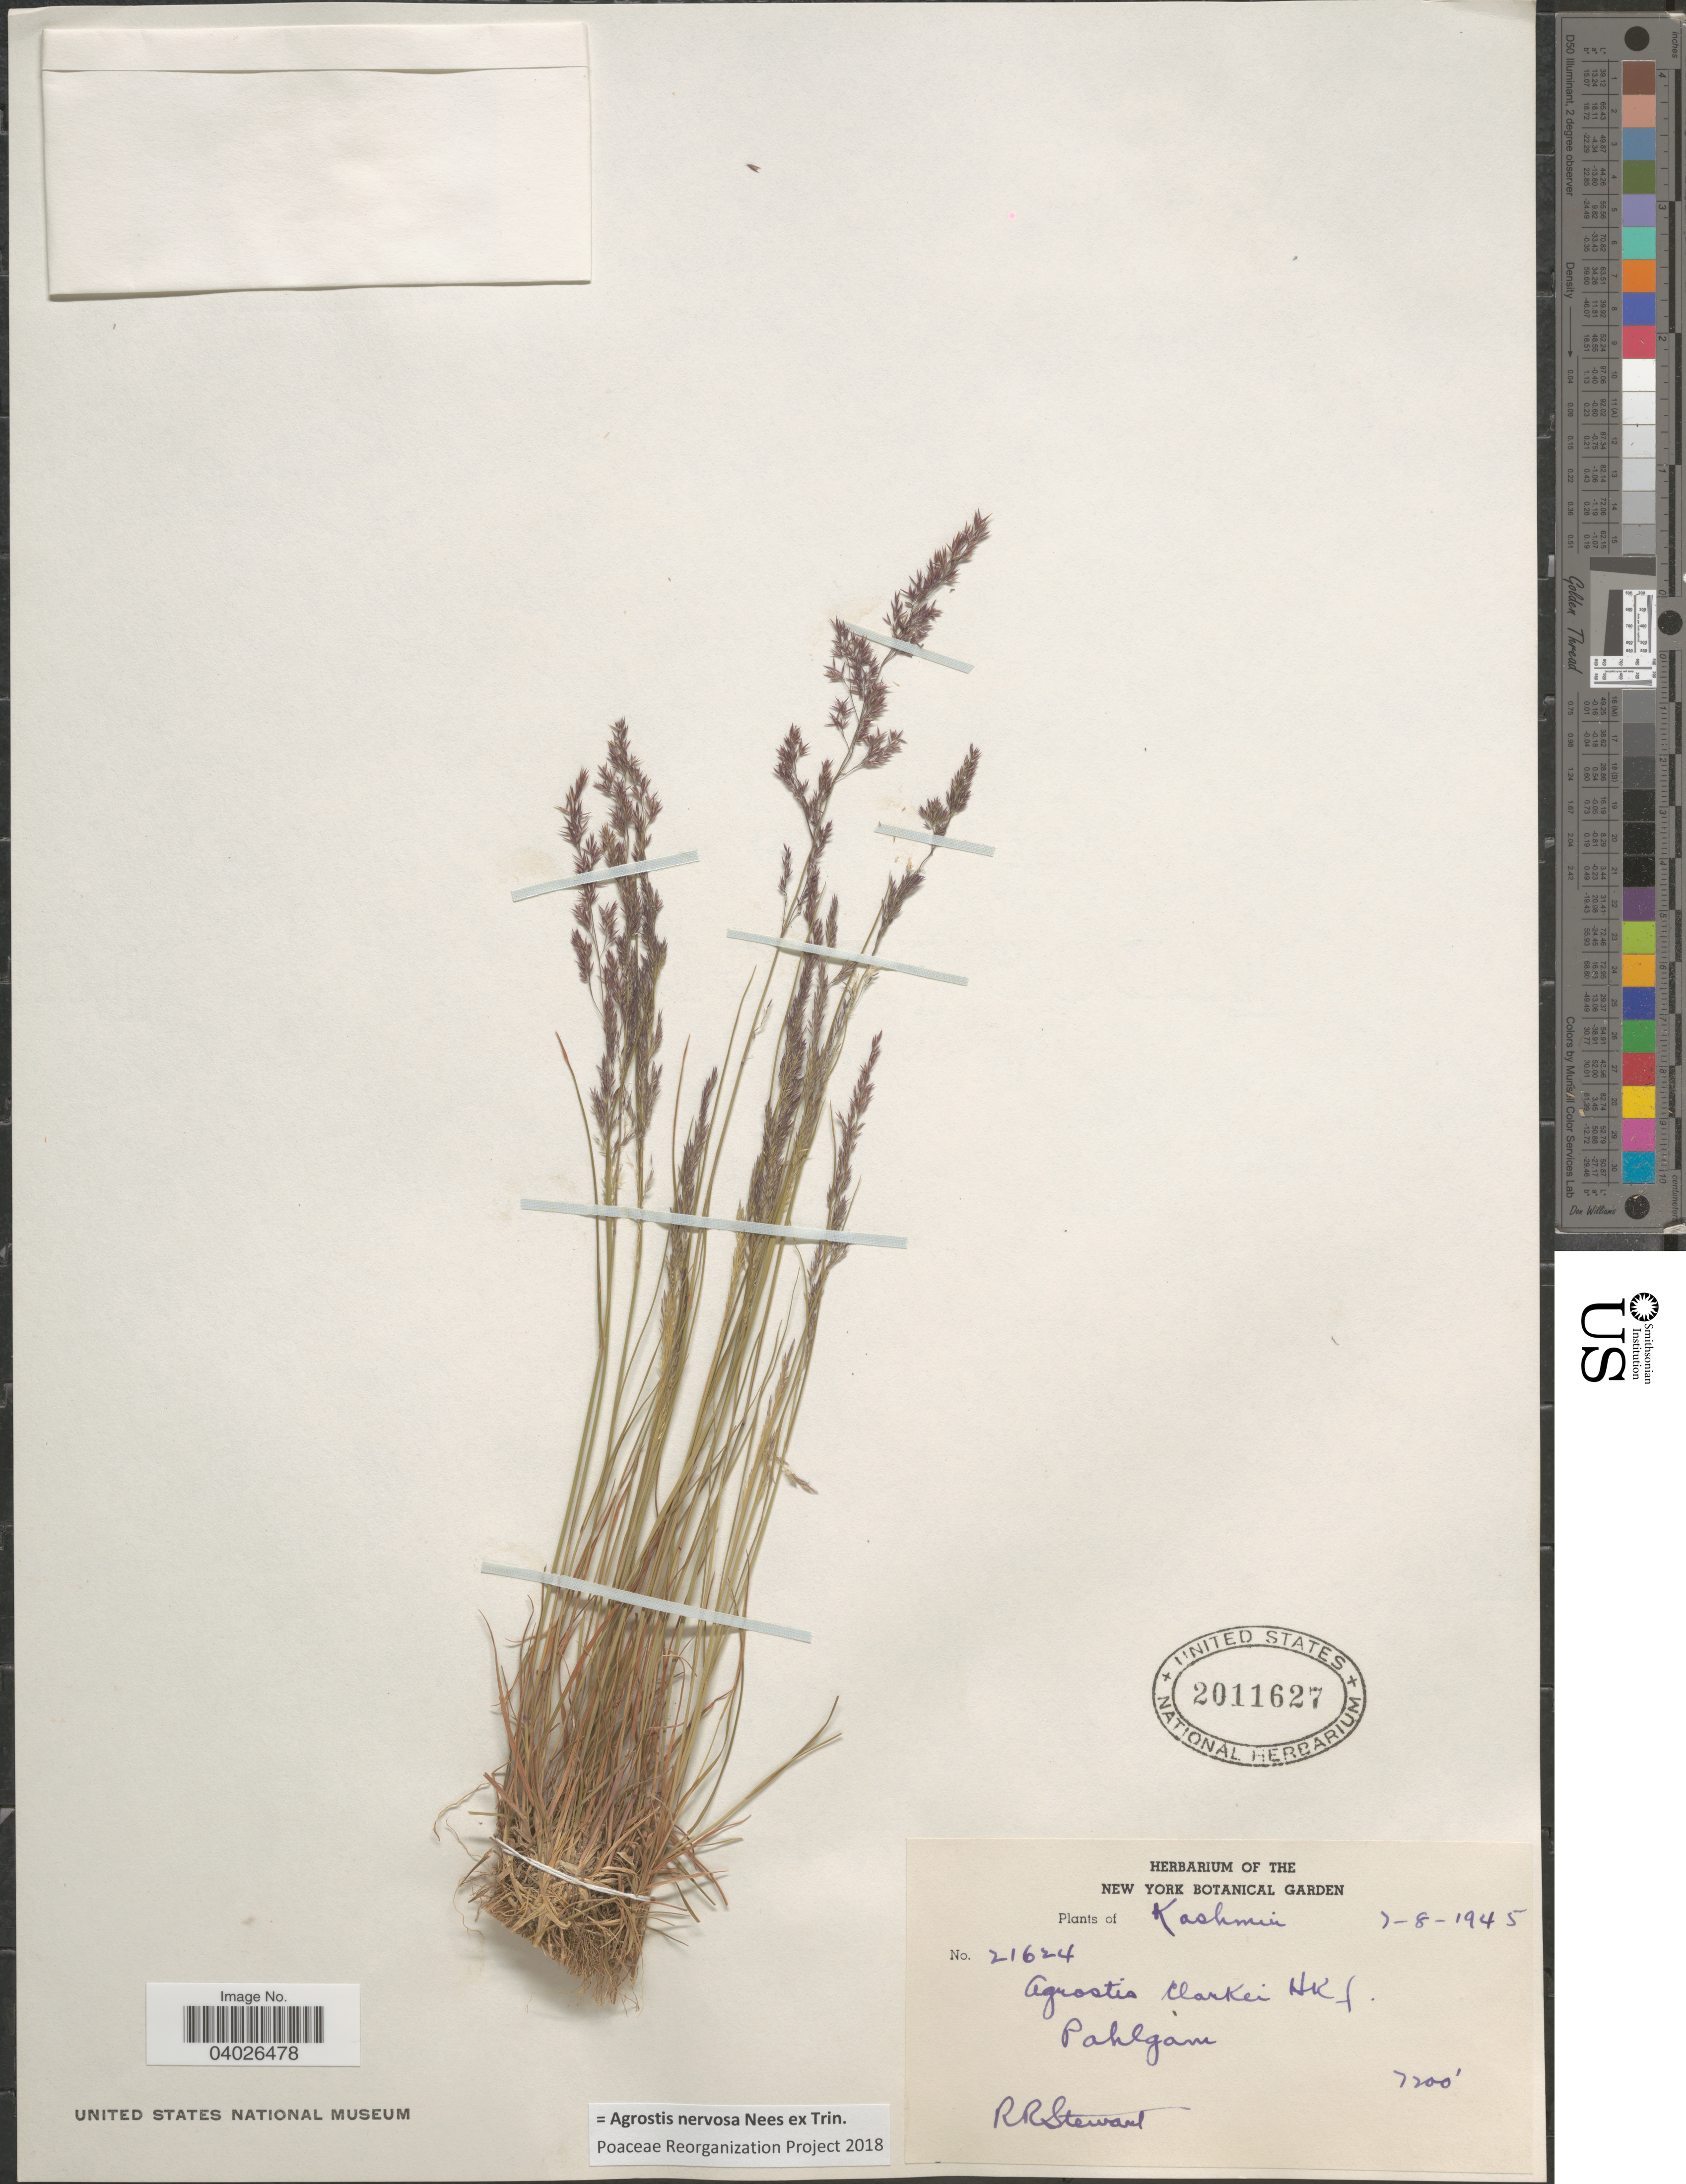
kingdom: Plantae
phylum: Tracheophyta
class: Liliopsida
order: Poales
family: Poaceae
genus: Agrostis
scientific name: Agrostis nervosa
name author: Nees ex Trin.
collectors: R. Stewart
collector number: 21624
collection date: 1945-08-07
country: India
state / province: Jammu and Kashmir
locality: Kashmir. Pahlgam.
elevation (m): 2195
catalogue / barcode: US 2011627